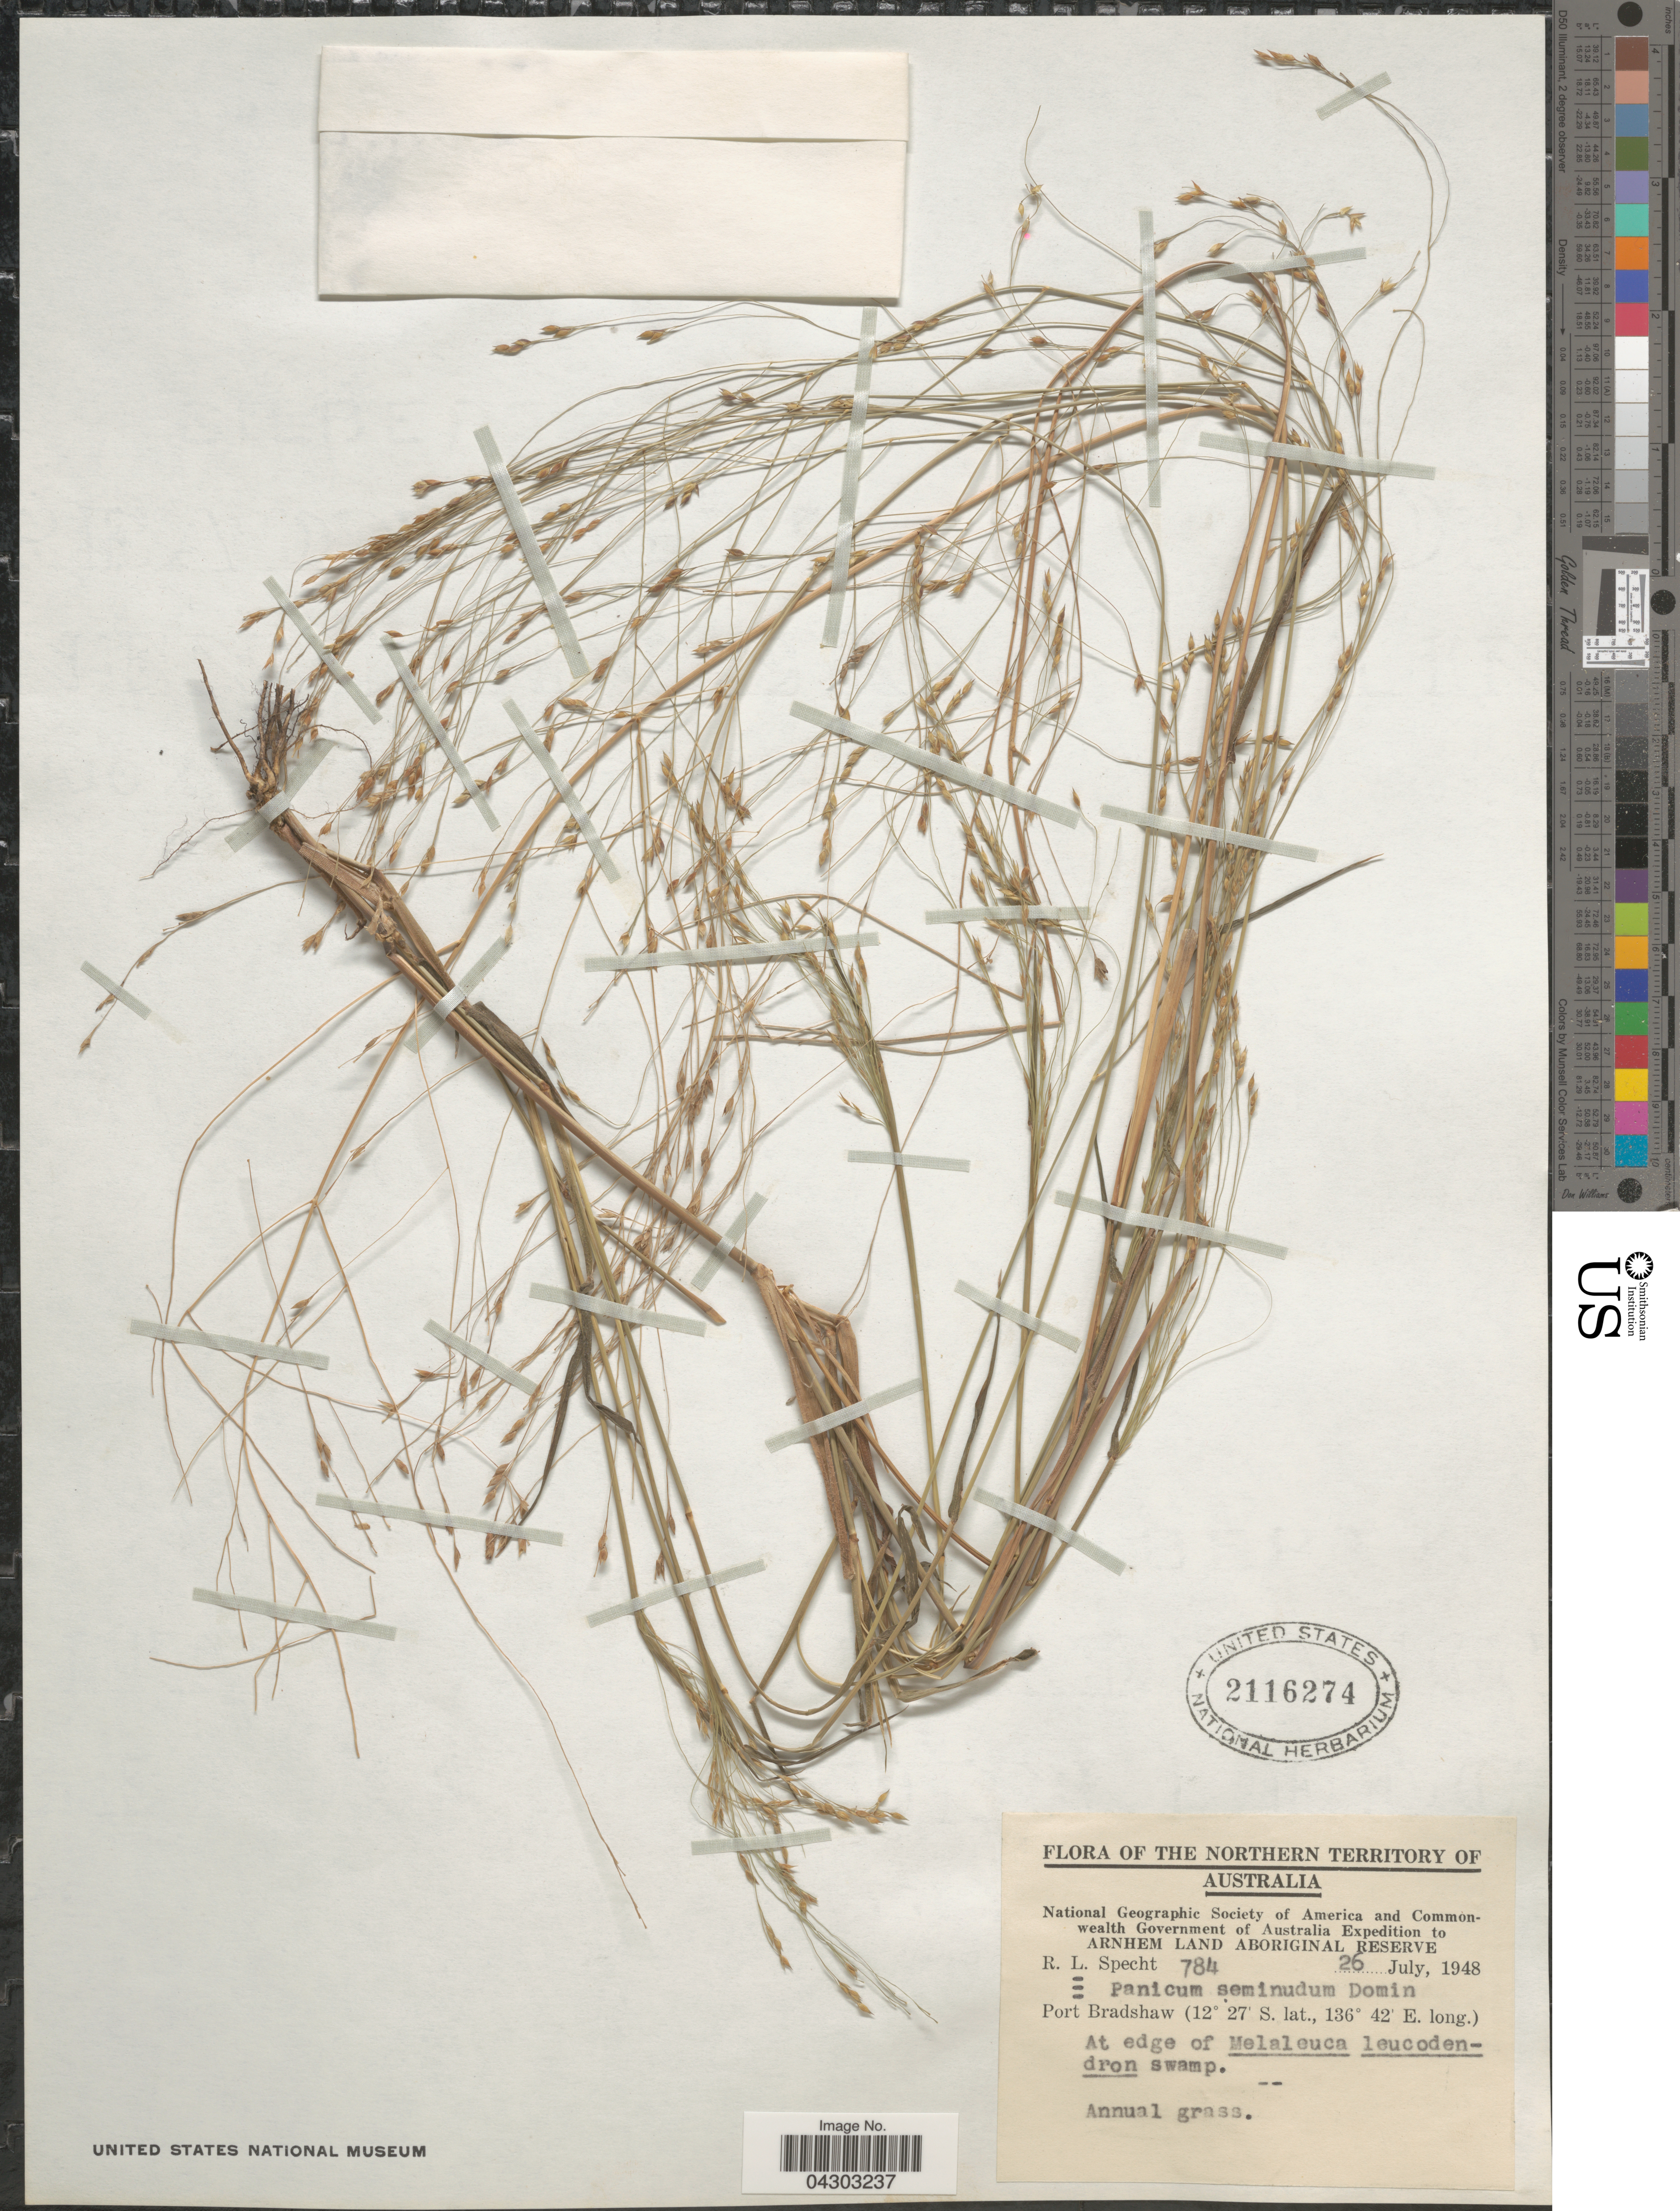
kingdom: Plantae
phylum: Tracheophyta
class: Liliopsida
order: Poales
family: Poaceae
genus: Panicum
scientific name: Panicum seminudum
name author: Domin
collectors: R. L. Specht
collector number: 784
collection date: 1948-07-26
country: Australia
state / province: Northern Territory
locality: National Geographic Society of America and Commonwealth Government of Australia Expedition to Arnhem Land Aboriginal Reserve. Port Bradshaw.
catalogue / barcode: US 2116274